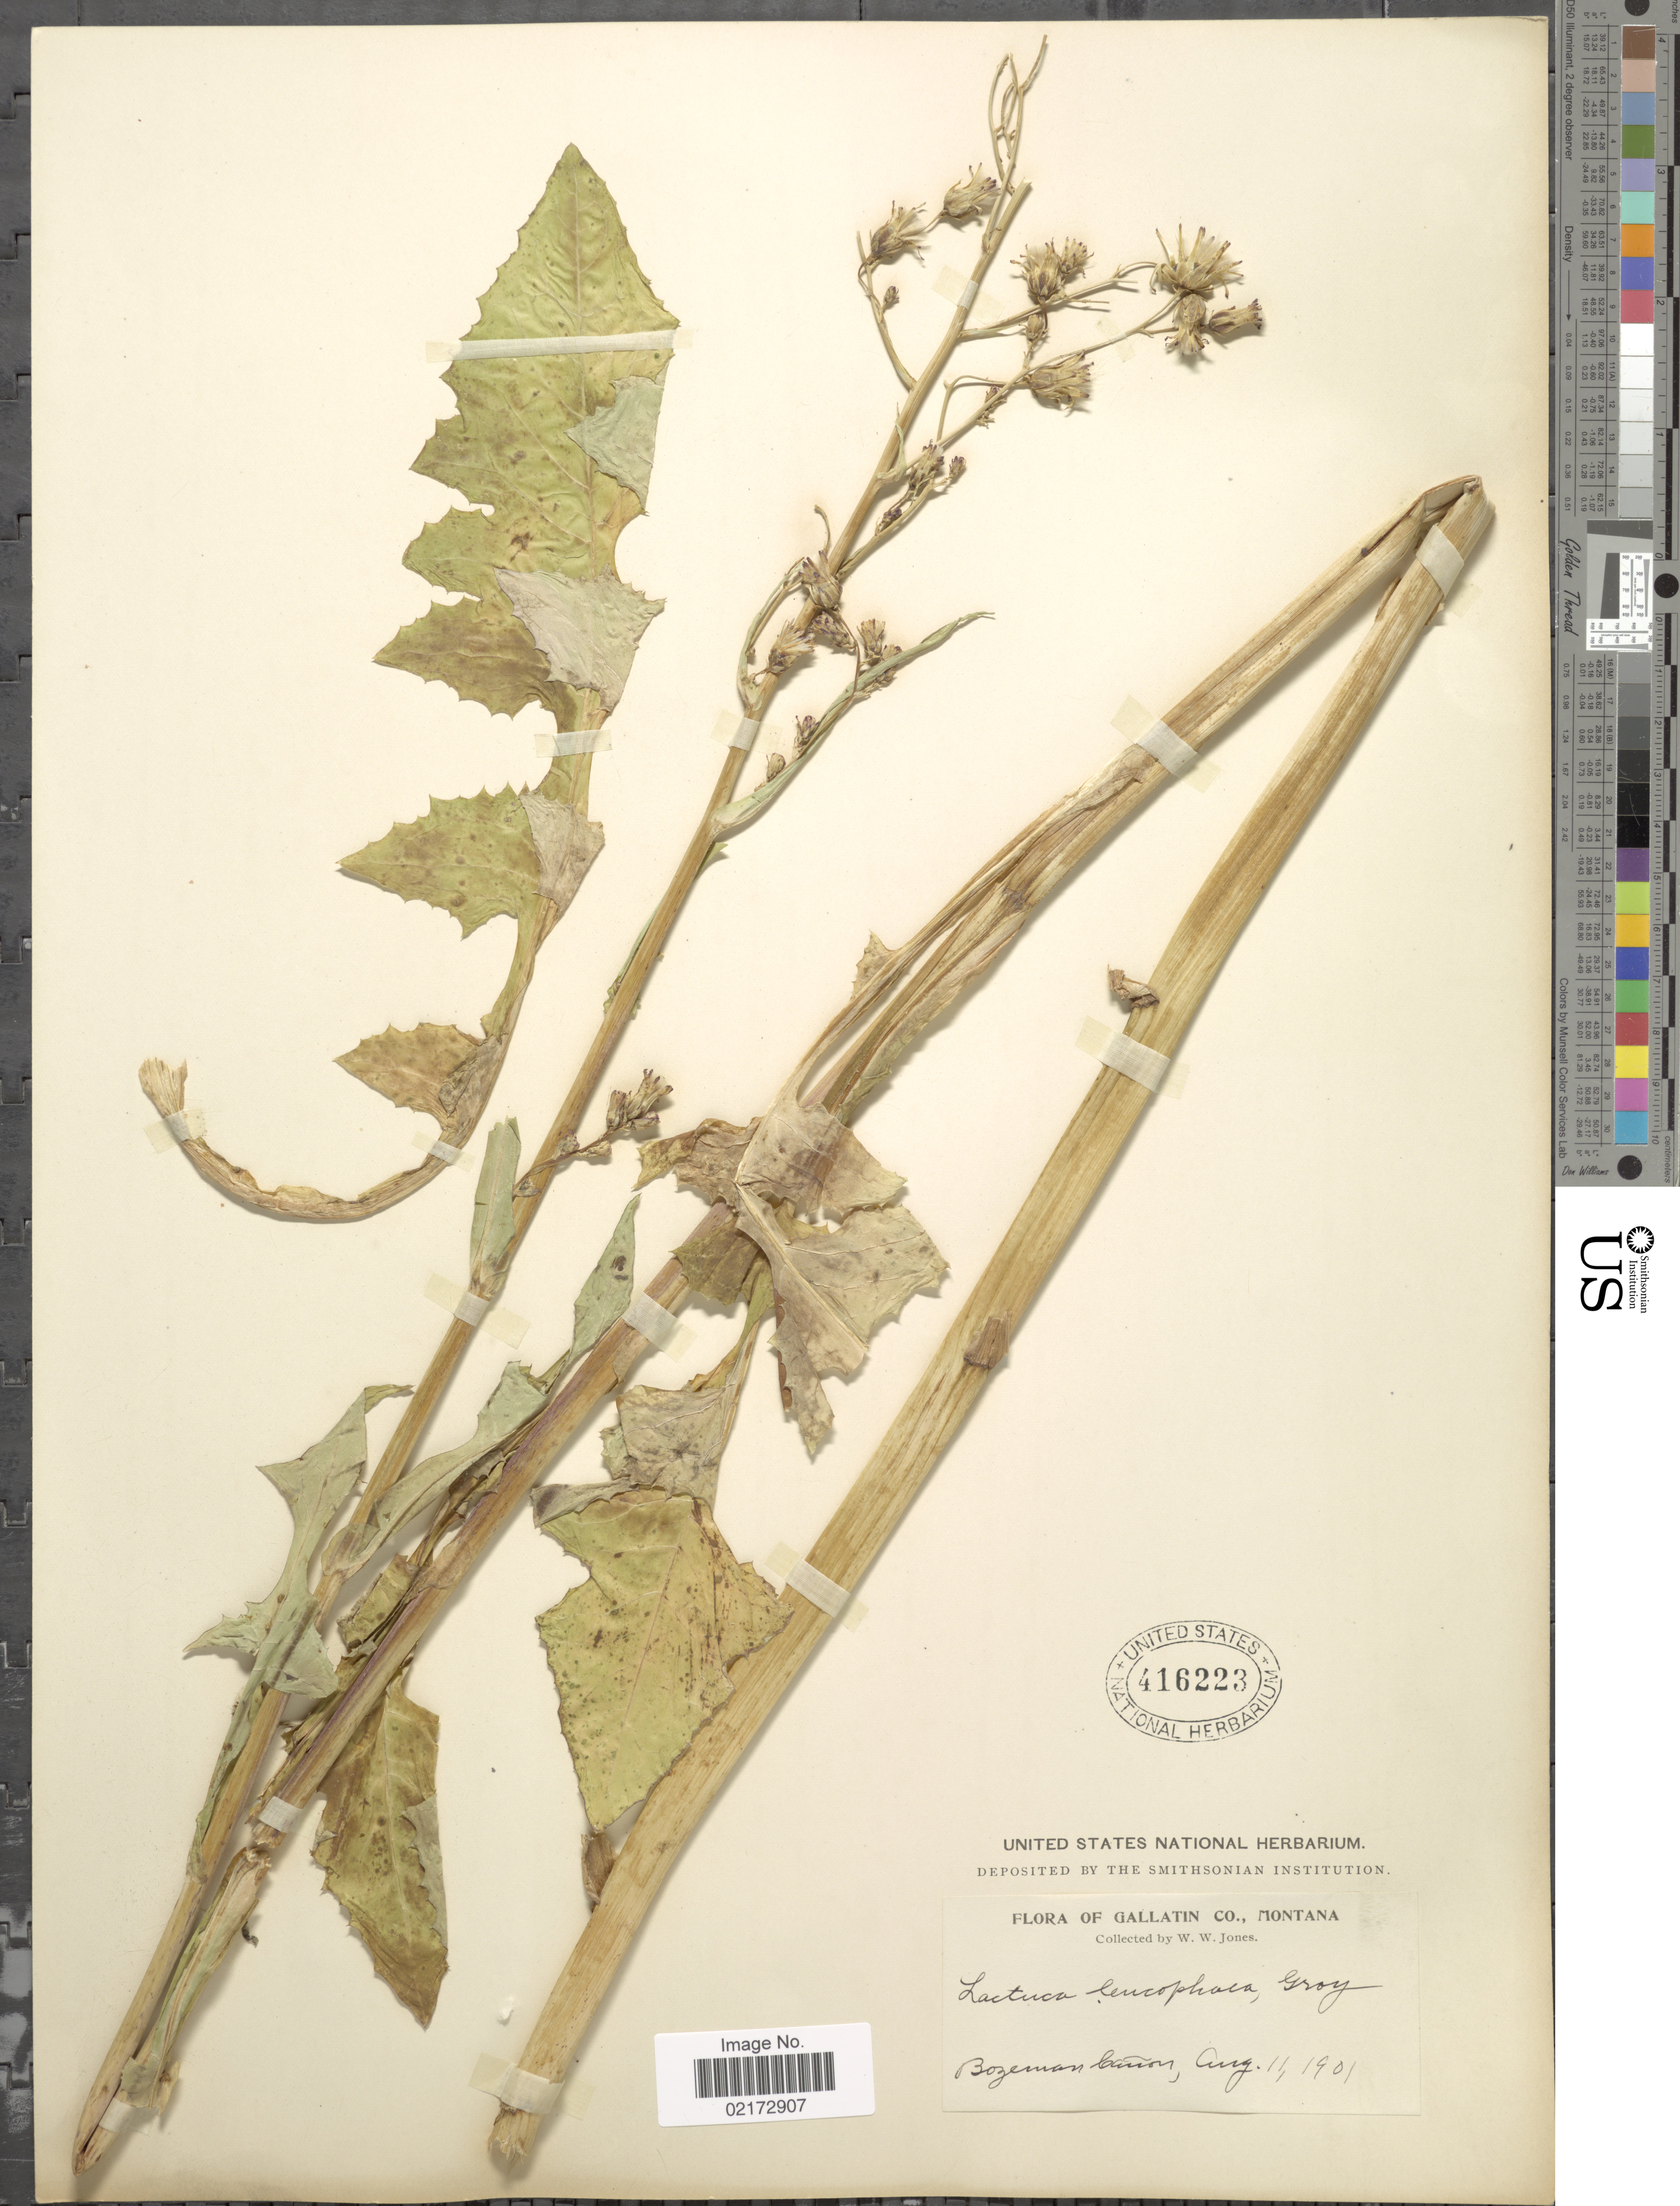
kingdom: Plantae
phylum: Tracheophyta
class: Magnoliopsida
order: Asterales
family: Asteraceae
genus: Lactuca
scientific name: Lactuca biennis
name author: (Moench) Fernald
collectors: W. W. Jones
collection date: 1901-08-11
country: United States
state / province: Montana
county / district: Gallatin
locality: Bozeman Canon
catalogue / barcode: US 416223